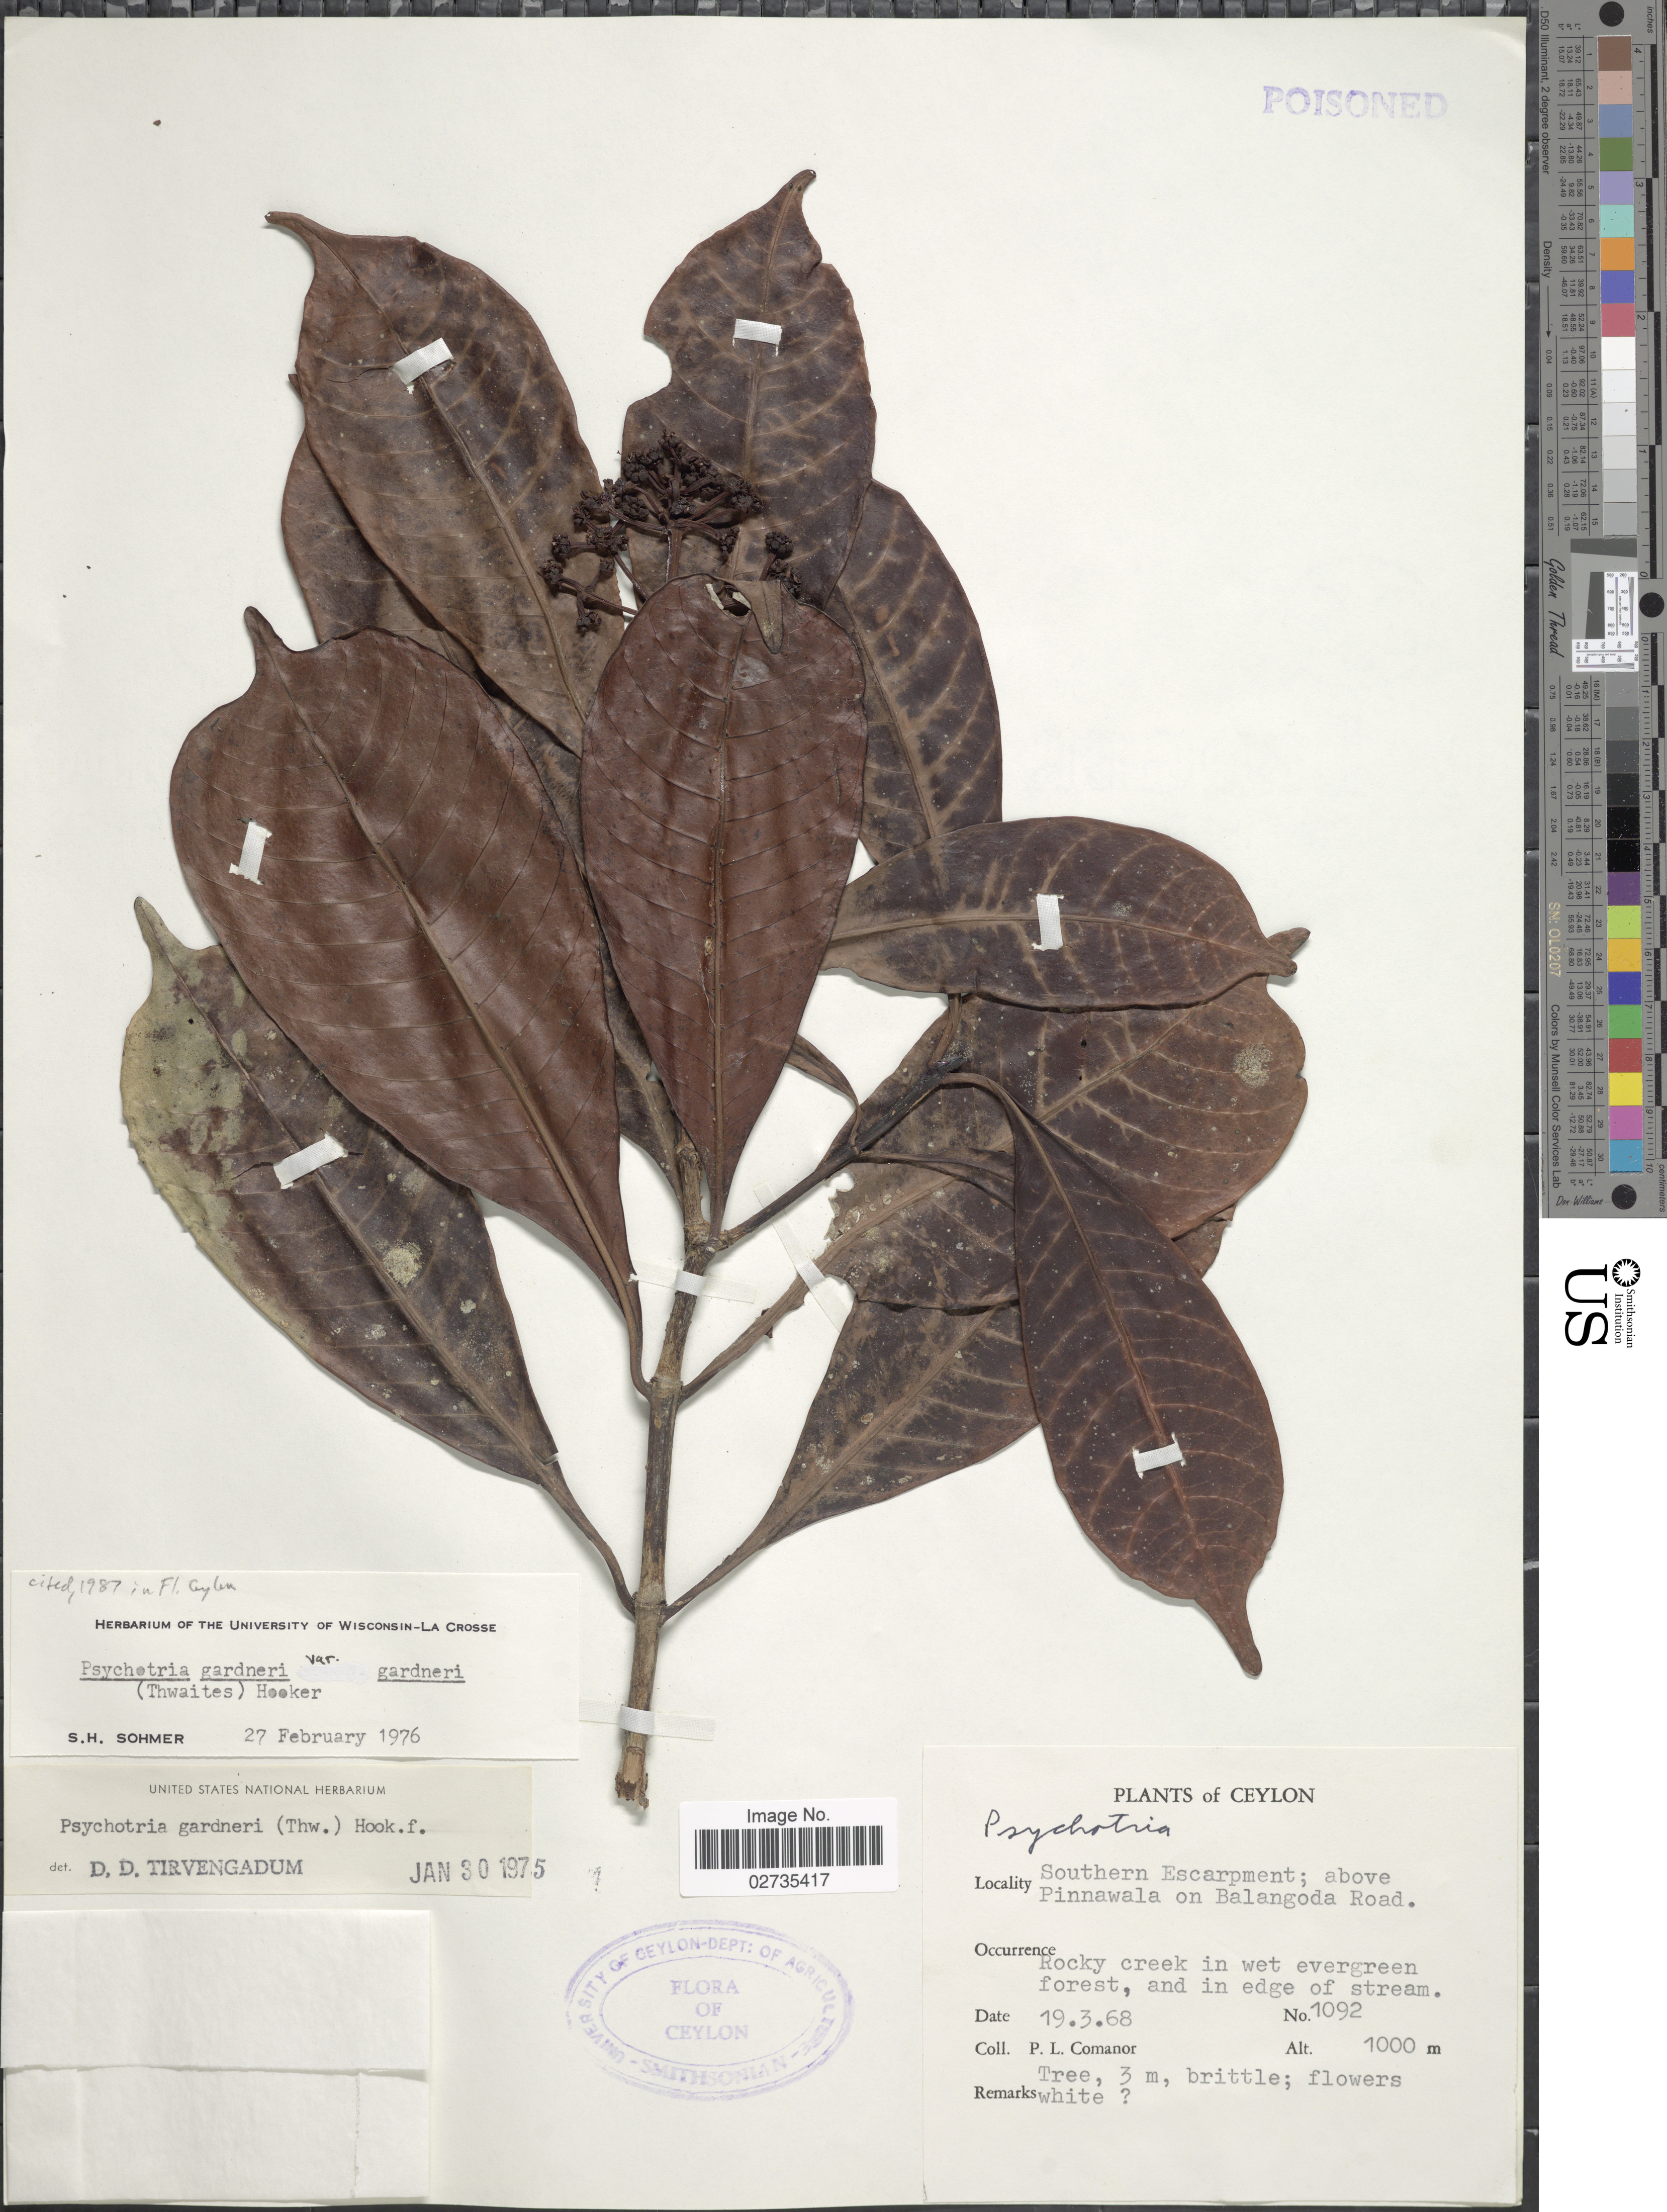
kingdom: Plantae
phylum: Tracheophyta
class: Magnoliopsida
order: Gentianales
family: Rubiaceae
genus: Psychotria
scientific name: Psychotria gardneri var. gardneri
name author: Hook. f.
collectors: P. Comanor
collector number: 1092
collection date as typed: Transcribed d/m/y: 19/3/68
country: Sri Lanka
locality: Ceylon. Southern Escarpment; above Pinnawala on Balangoda Road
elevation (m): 1000